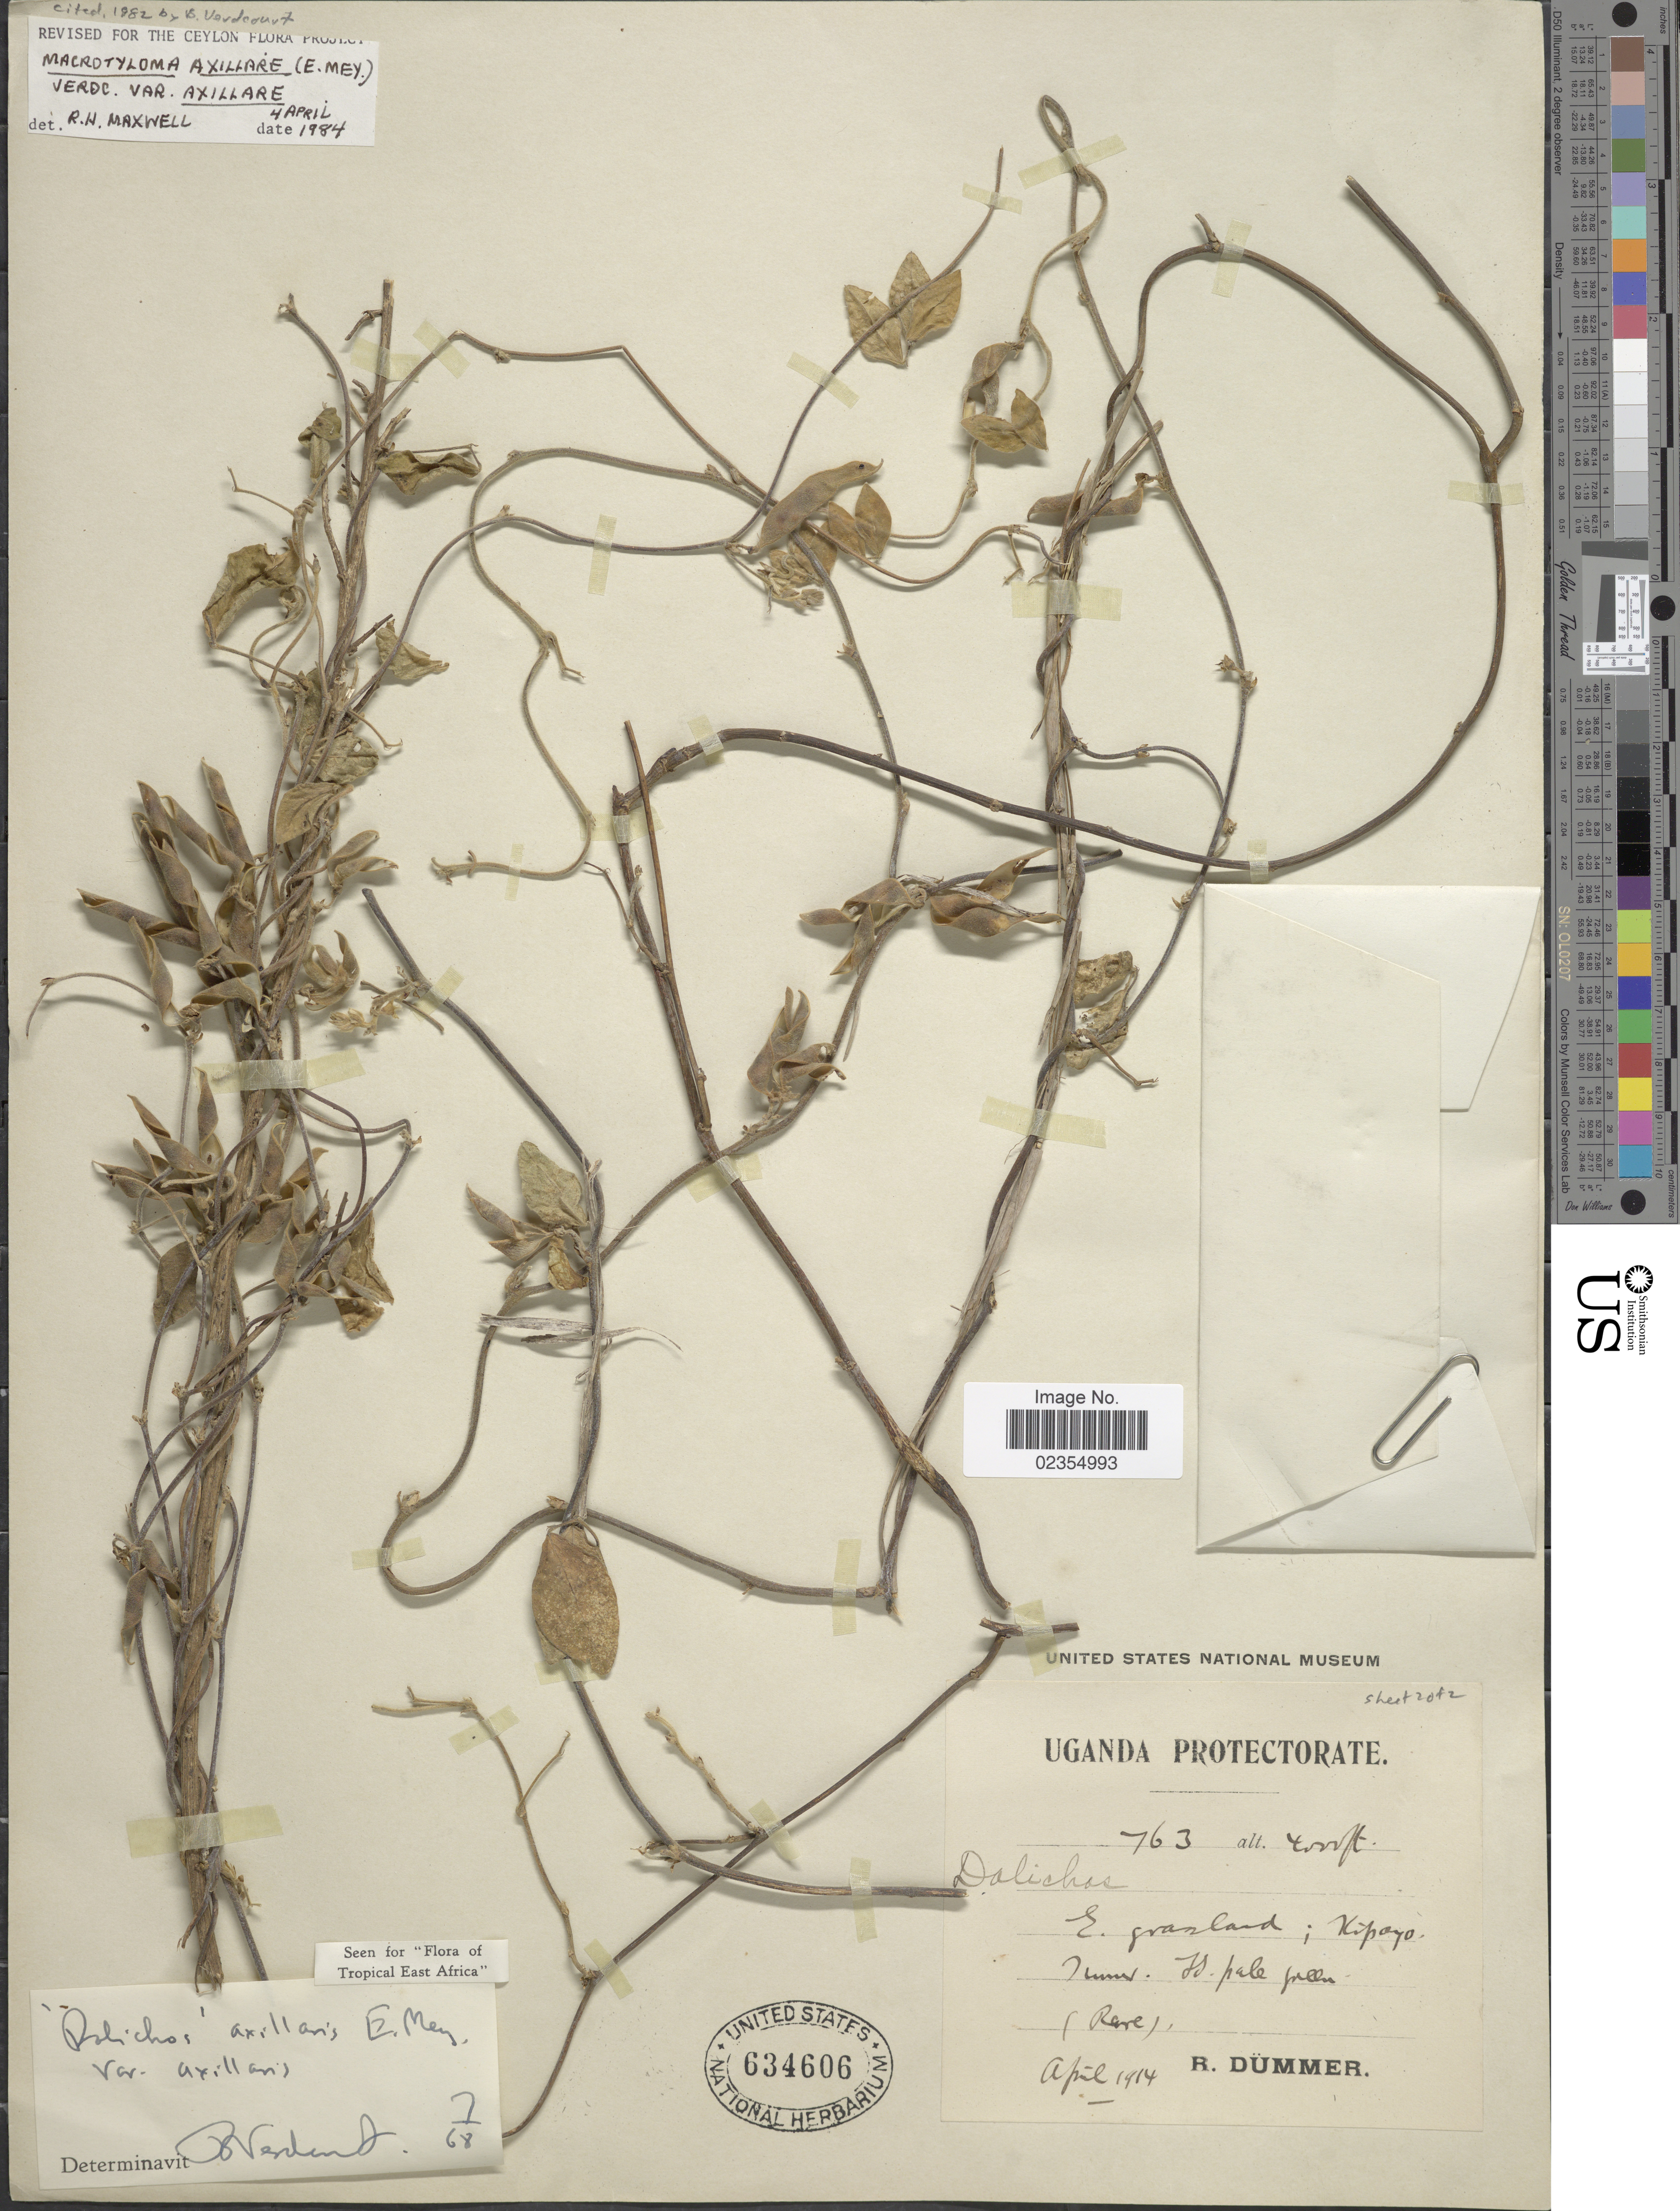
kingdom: Plantae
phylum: Tracheophyta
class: Magnoliopsida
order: Fabales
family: Fabaceae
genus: Macrotyloma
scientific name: Macrotyloma axillare var. axillare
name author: (E. Mey.) Verdc.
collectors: R. A. Dümmer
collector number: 763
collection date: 1914-04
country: Uganda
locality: Uganda Protectorate. Kipayo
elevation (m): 1219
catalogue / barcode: US 634606